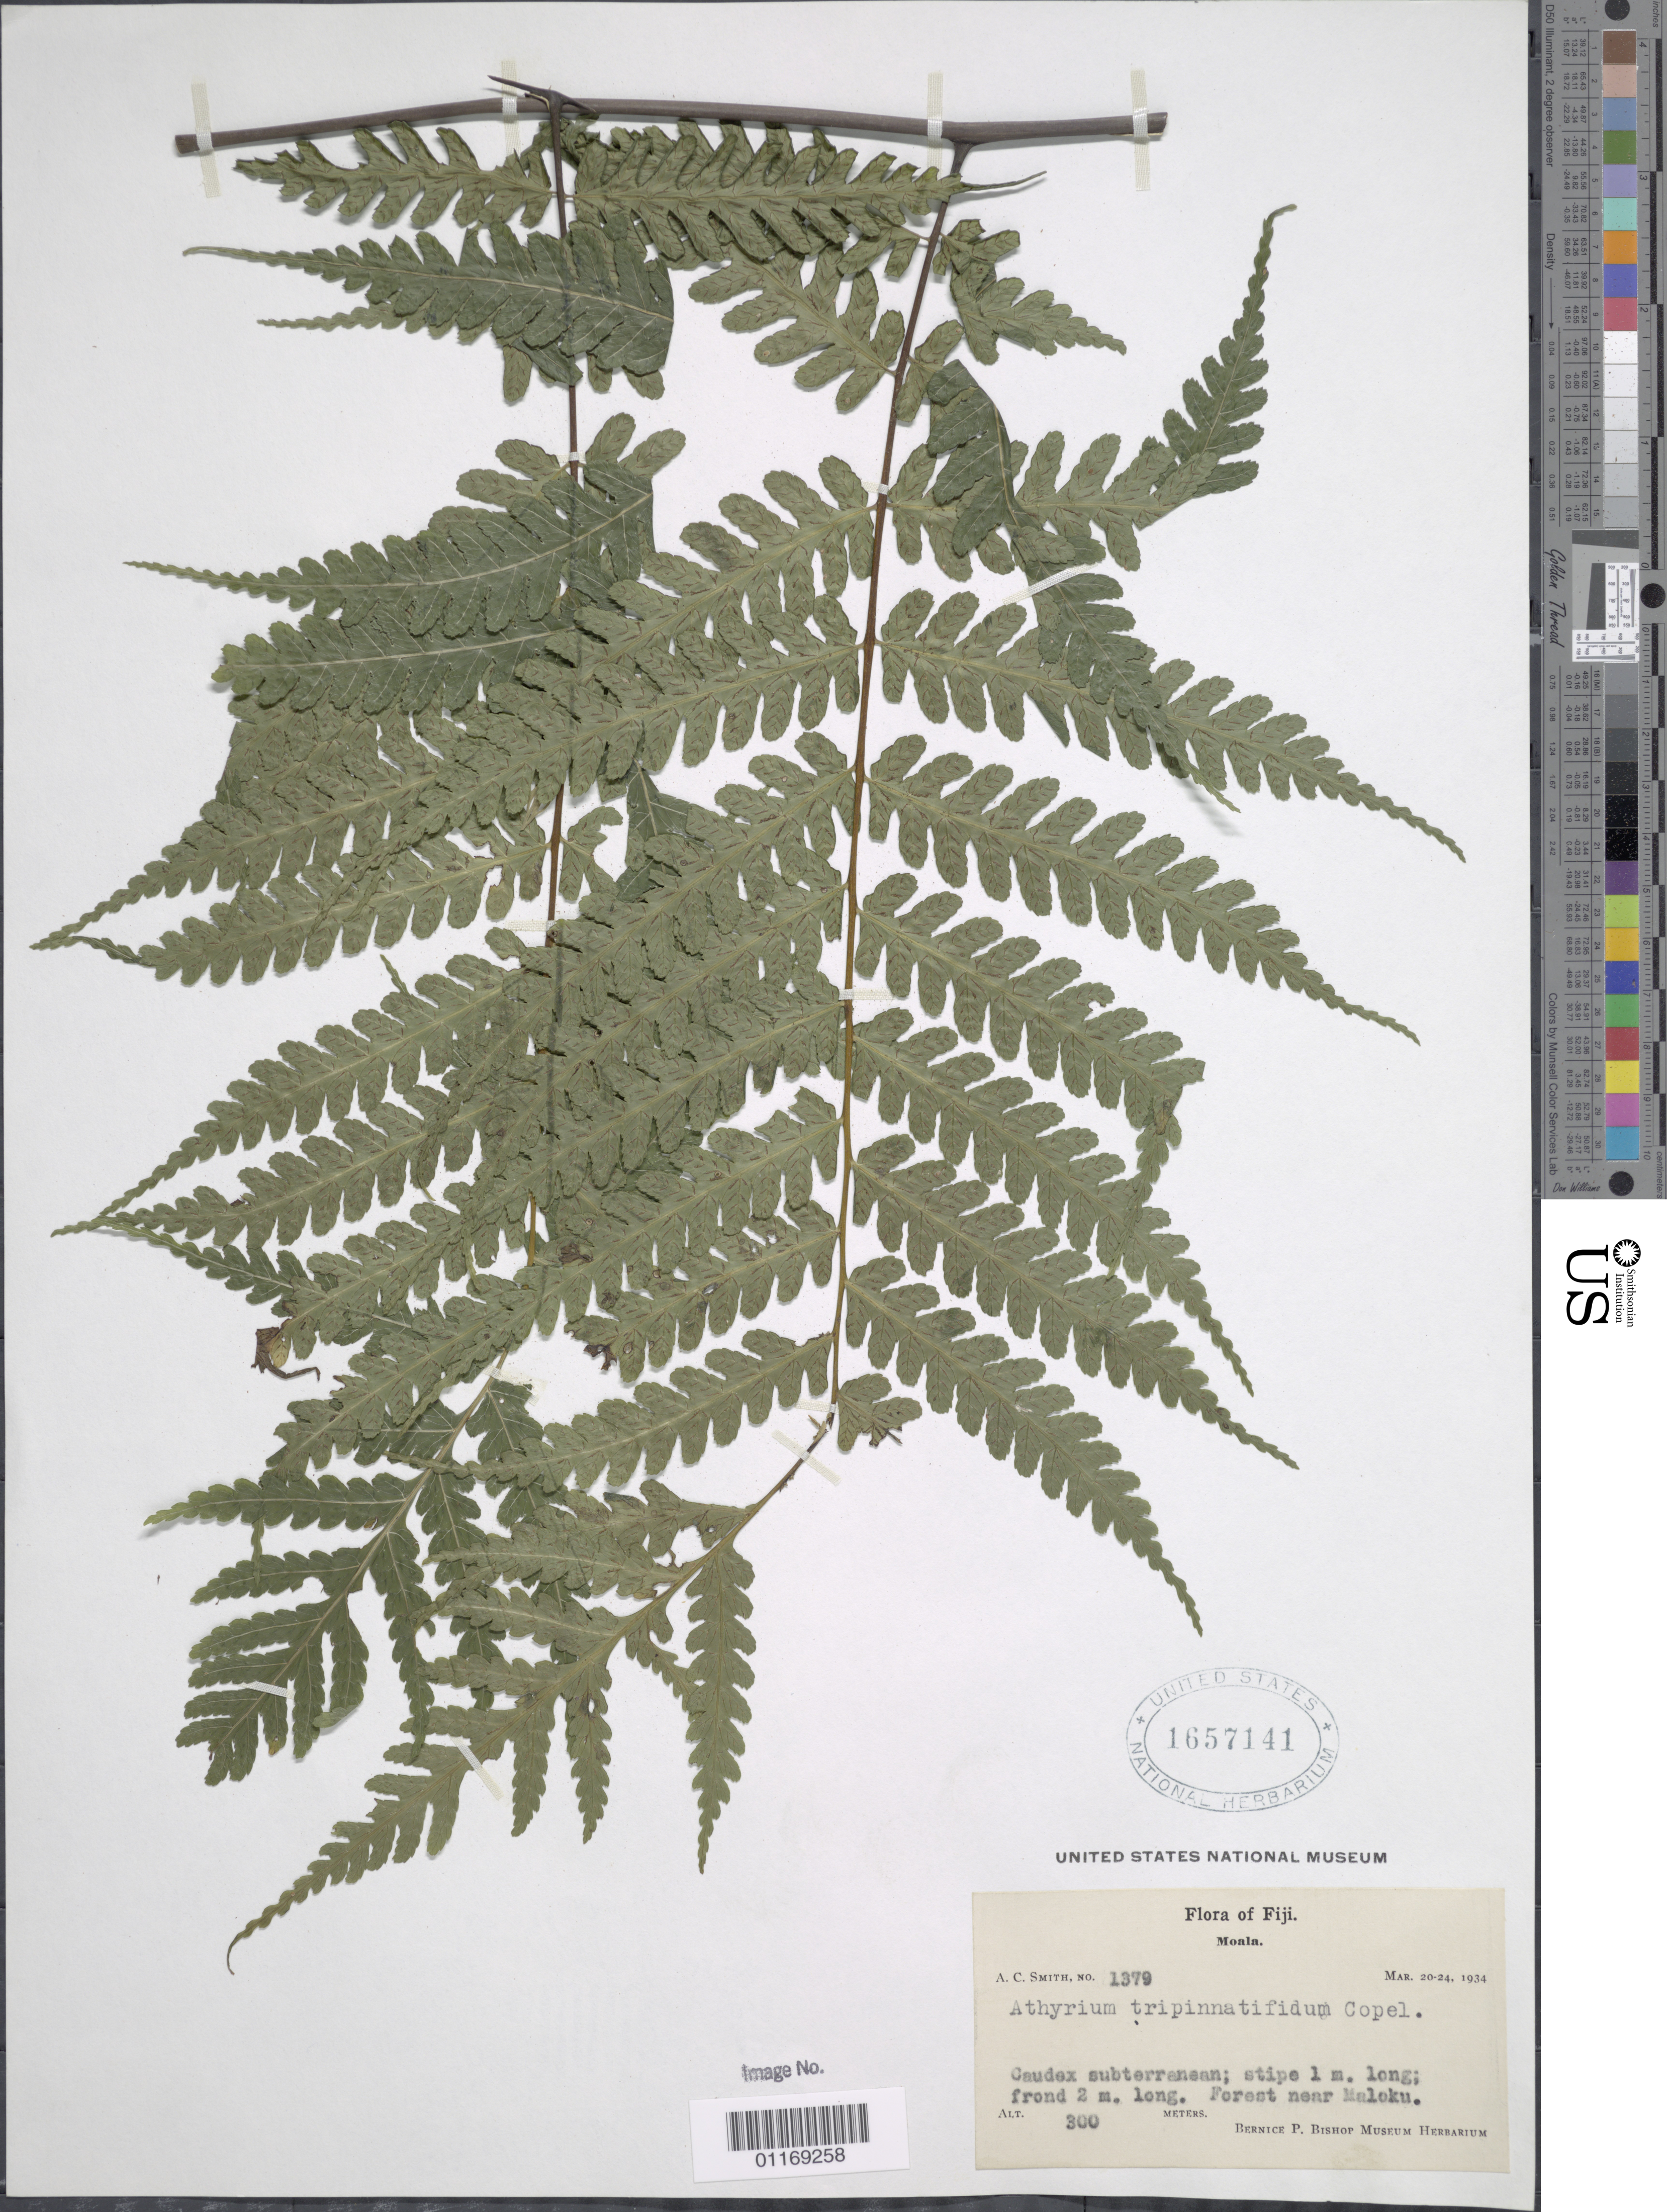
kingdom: Plantae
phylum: Tracheophyta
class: Polypodiopsida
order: Polypodiales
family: Athyriaceae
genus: Athyrium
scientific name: Athyrium tripinnatifidum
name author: Copel.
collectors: A. C. Smith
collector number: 1379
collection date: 1934-02-20/1934-02-24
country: Fiji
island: Moala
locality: Near Maloku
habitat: Forest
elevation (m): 300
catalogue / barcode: US 1657141